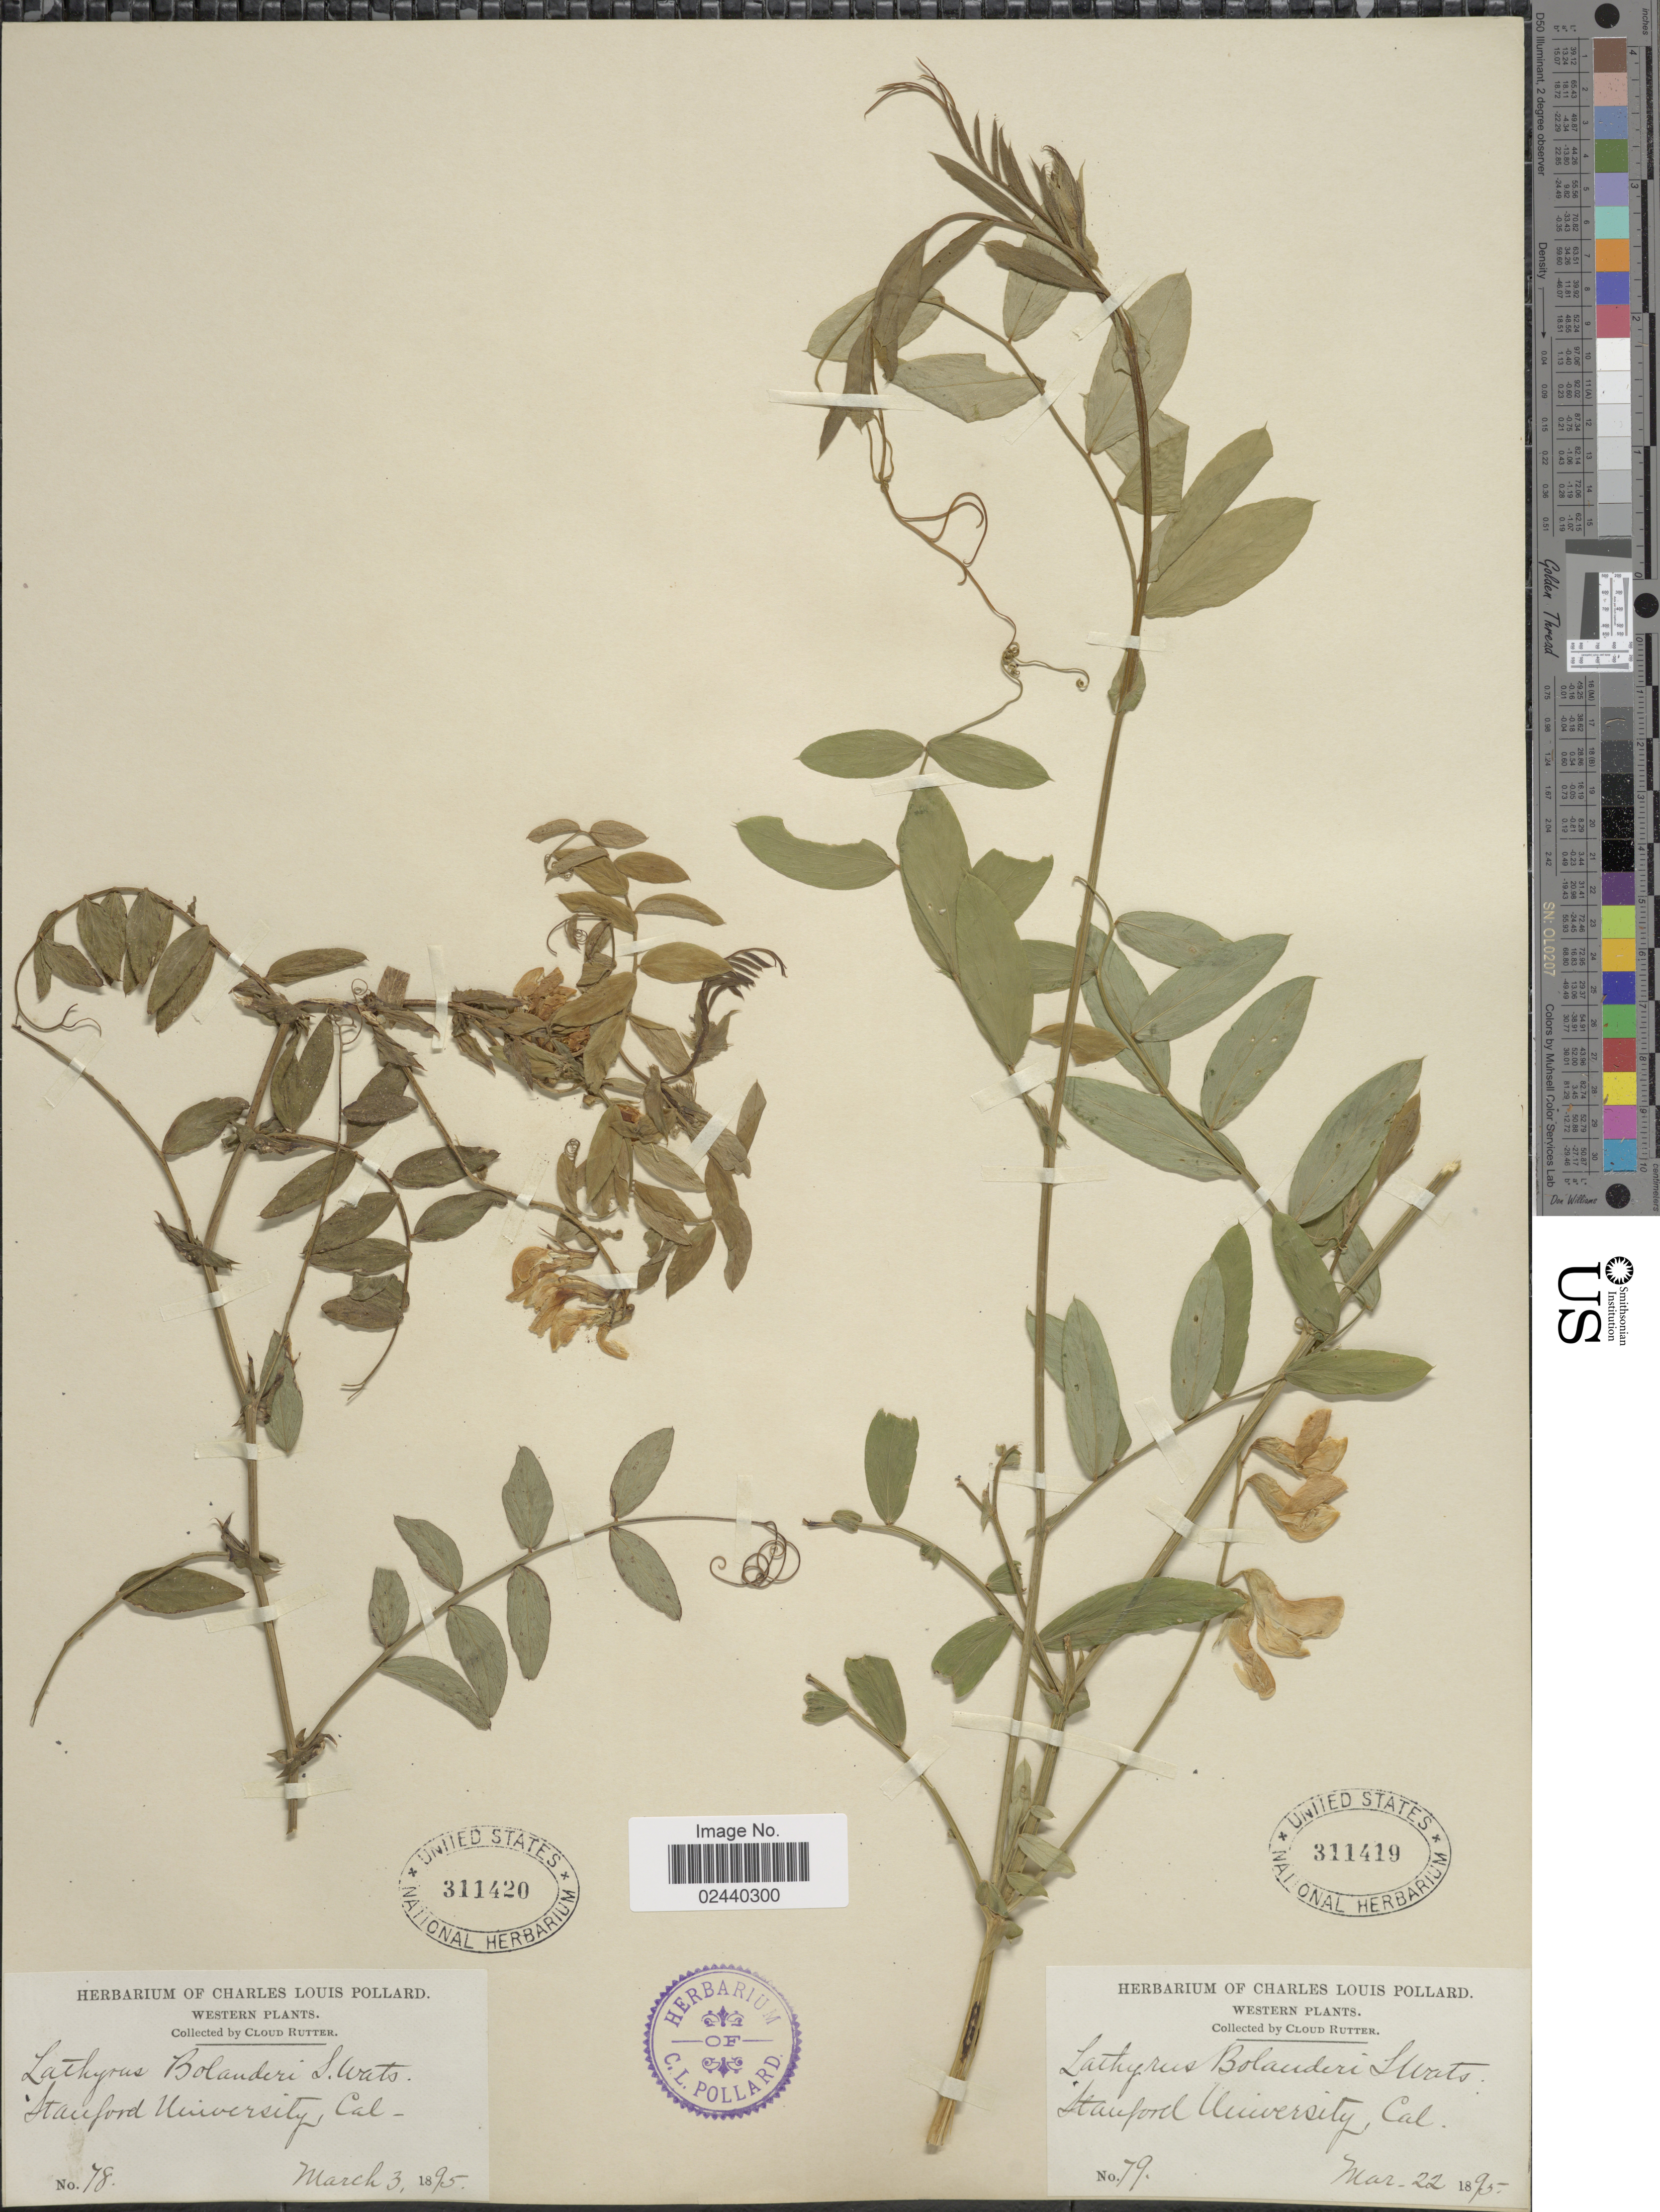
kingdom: Plantae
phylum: Tracheophyta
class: Magnoliopsida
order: Fabales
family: Fabaceae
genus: Lathyrus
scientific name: Lathyrus bolanderi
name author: S. Watson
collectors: C. Rutter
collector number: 79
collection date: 1895-03-22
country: United States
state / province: California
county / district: Santa Clara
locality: Western plants, Stanford University.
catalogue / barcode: US 311419-2